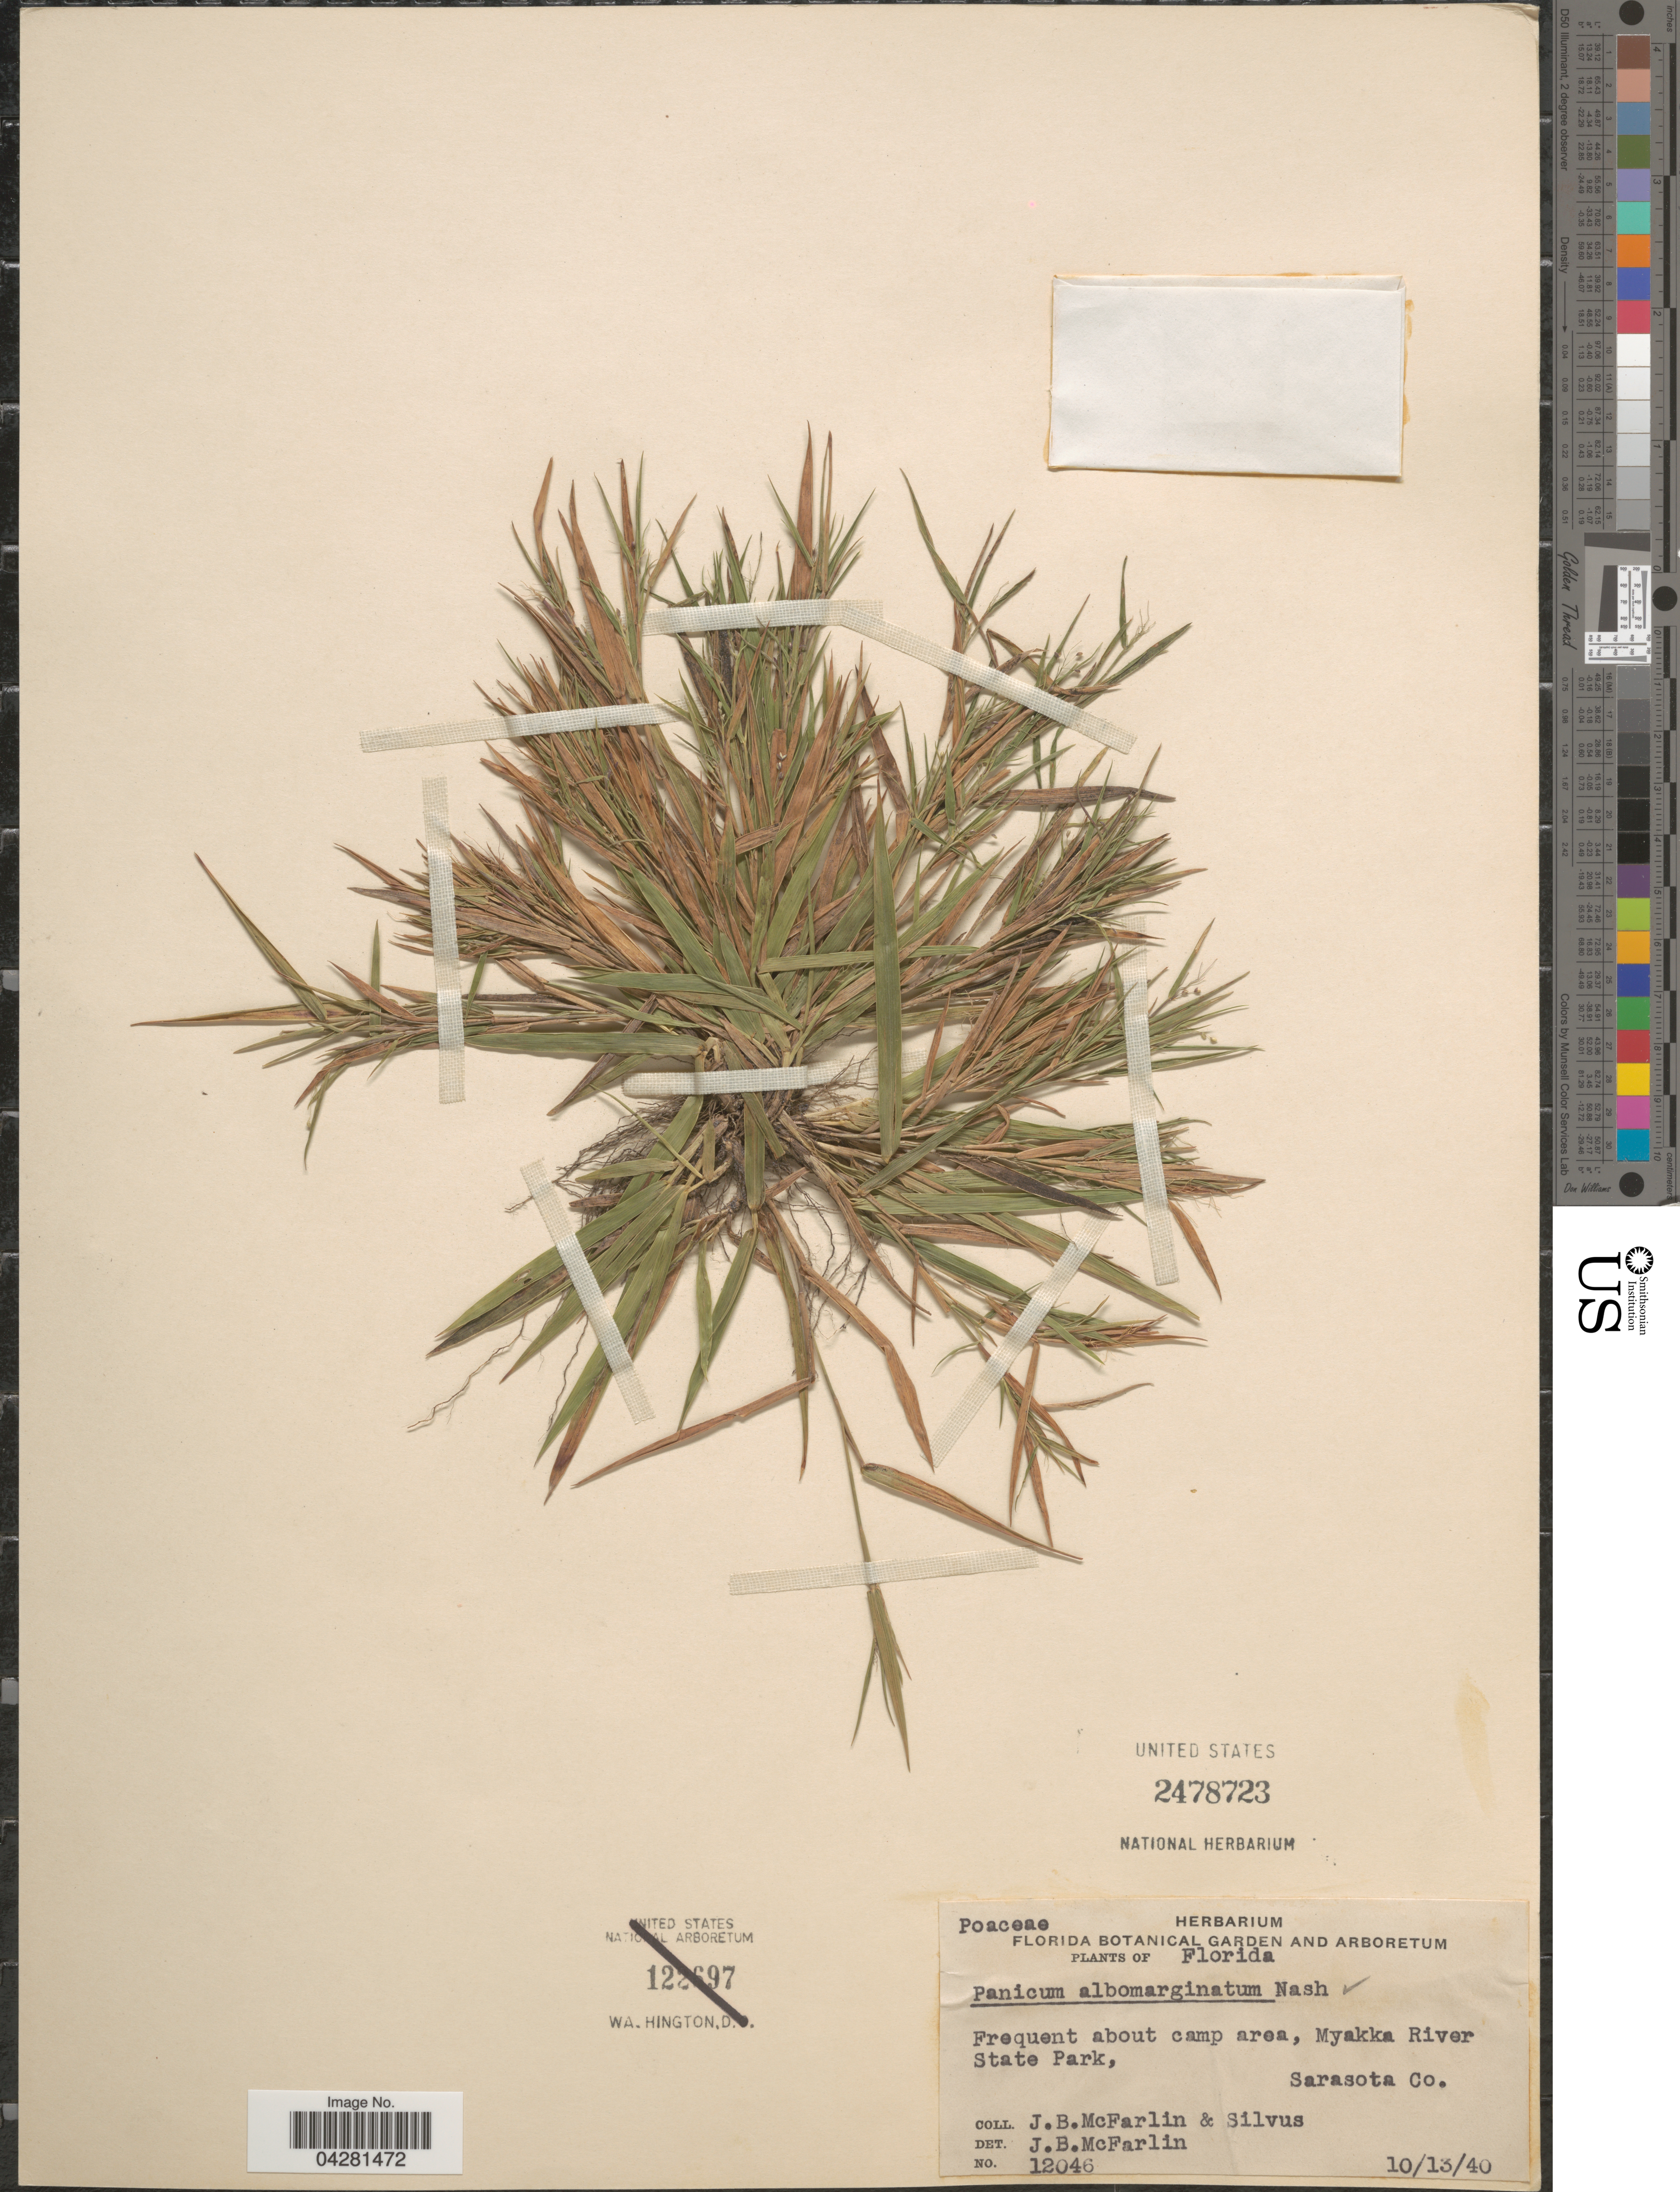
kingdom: Plantae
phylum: Tracheophyta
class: Liliopsida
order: Poales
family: Poaceae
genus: Dichanthelium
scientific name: Dichanthelium dichotomum var. unciphyllum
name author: (Trin.) Davidse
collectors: J. McFarlin & Silvus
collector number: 12046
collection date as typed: Transcribed d/m/y: 13/10/40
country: United States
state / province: Florida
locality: Frequent about camp area, Myakka River State Park, Sarasota Co.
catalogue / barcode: US 2478723